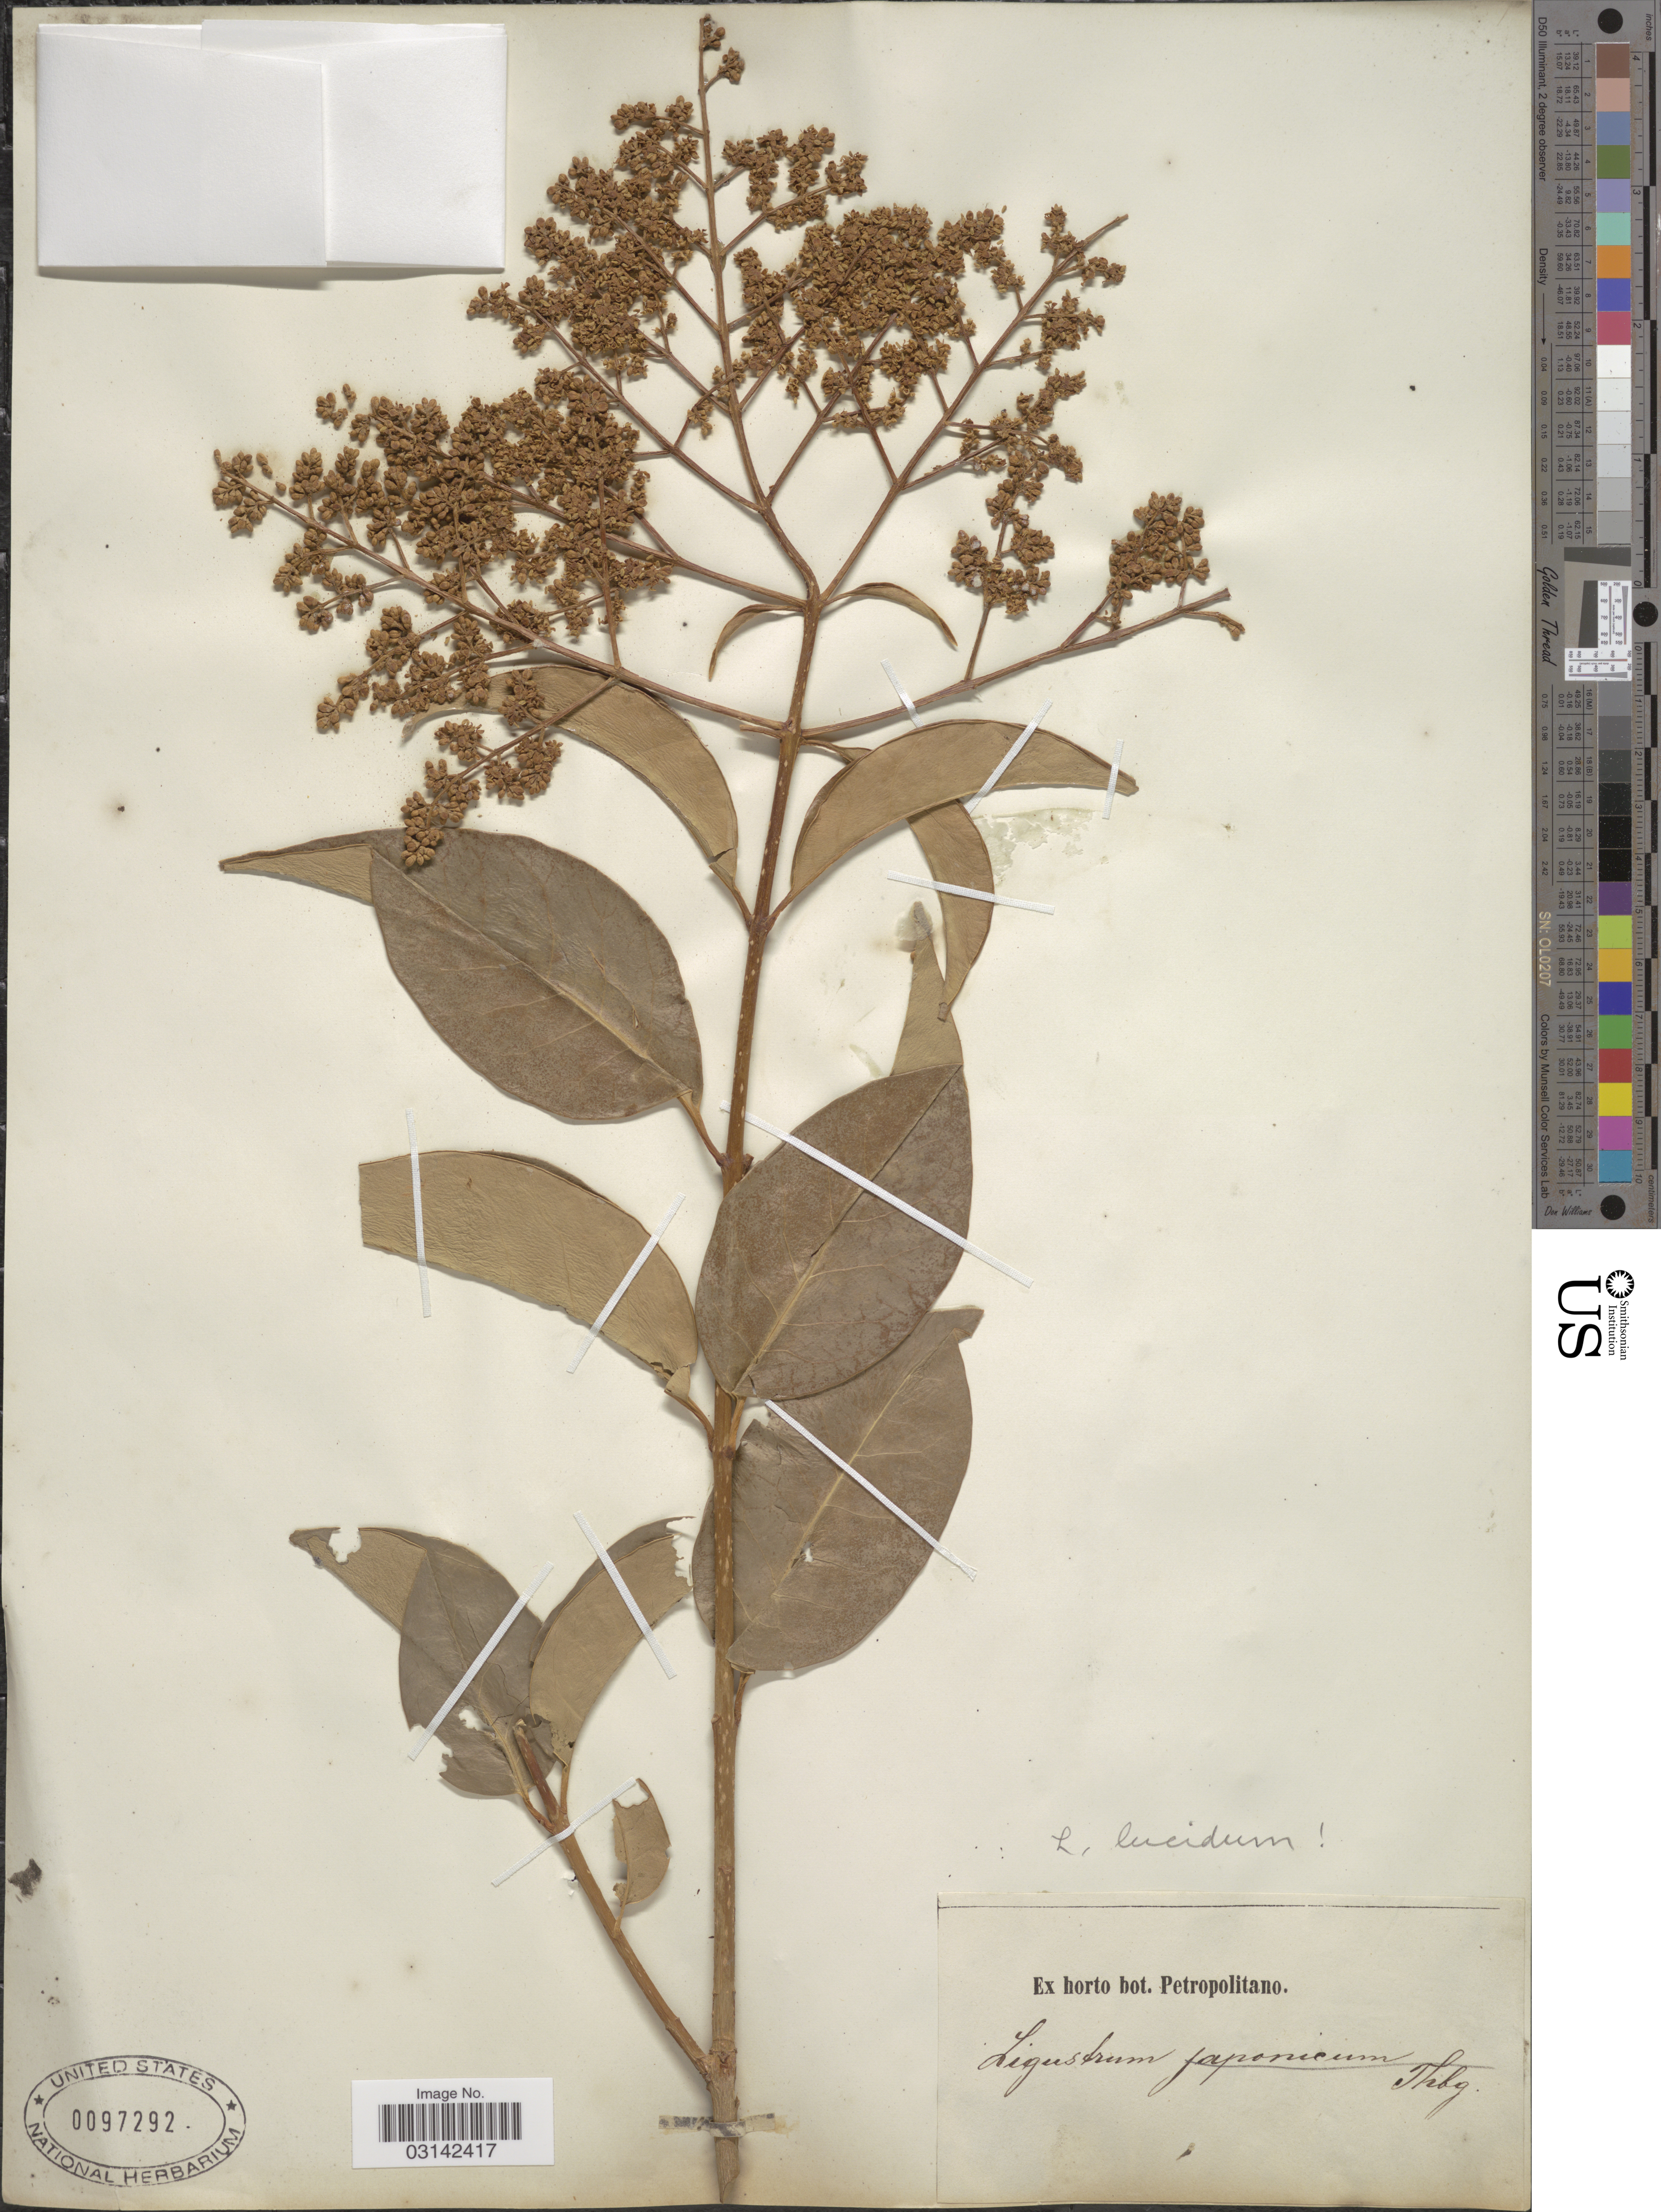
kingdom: Plantae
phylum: Tracheophyta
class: Magnoliopsida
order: Lamiales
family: Oleaceae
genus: Ligustrum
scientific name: Ligustrum lucidum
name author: W.T. Aiton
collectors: ex Herb. bot. Petropolitano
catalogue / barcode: US 97292